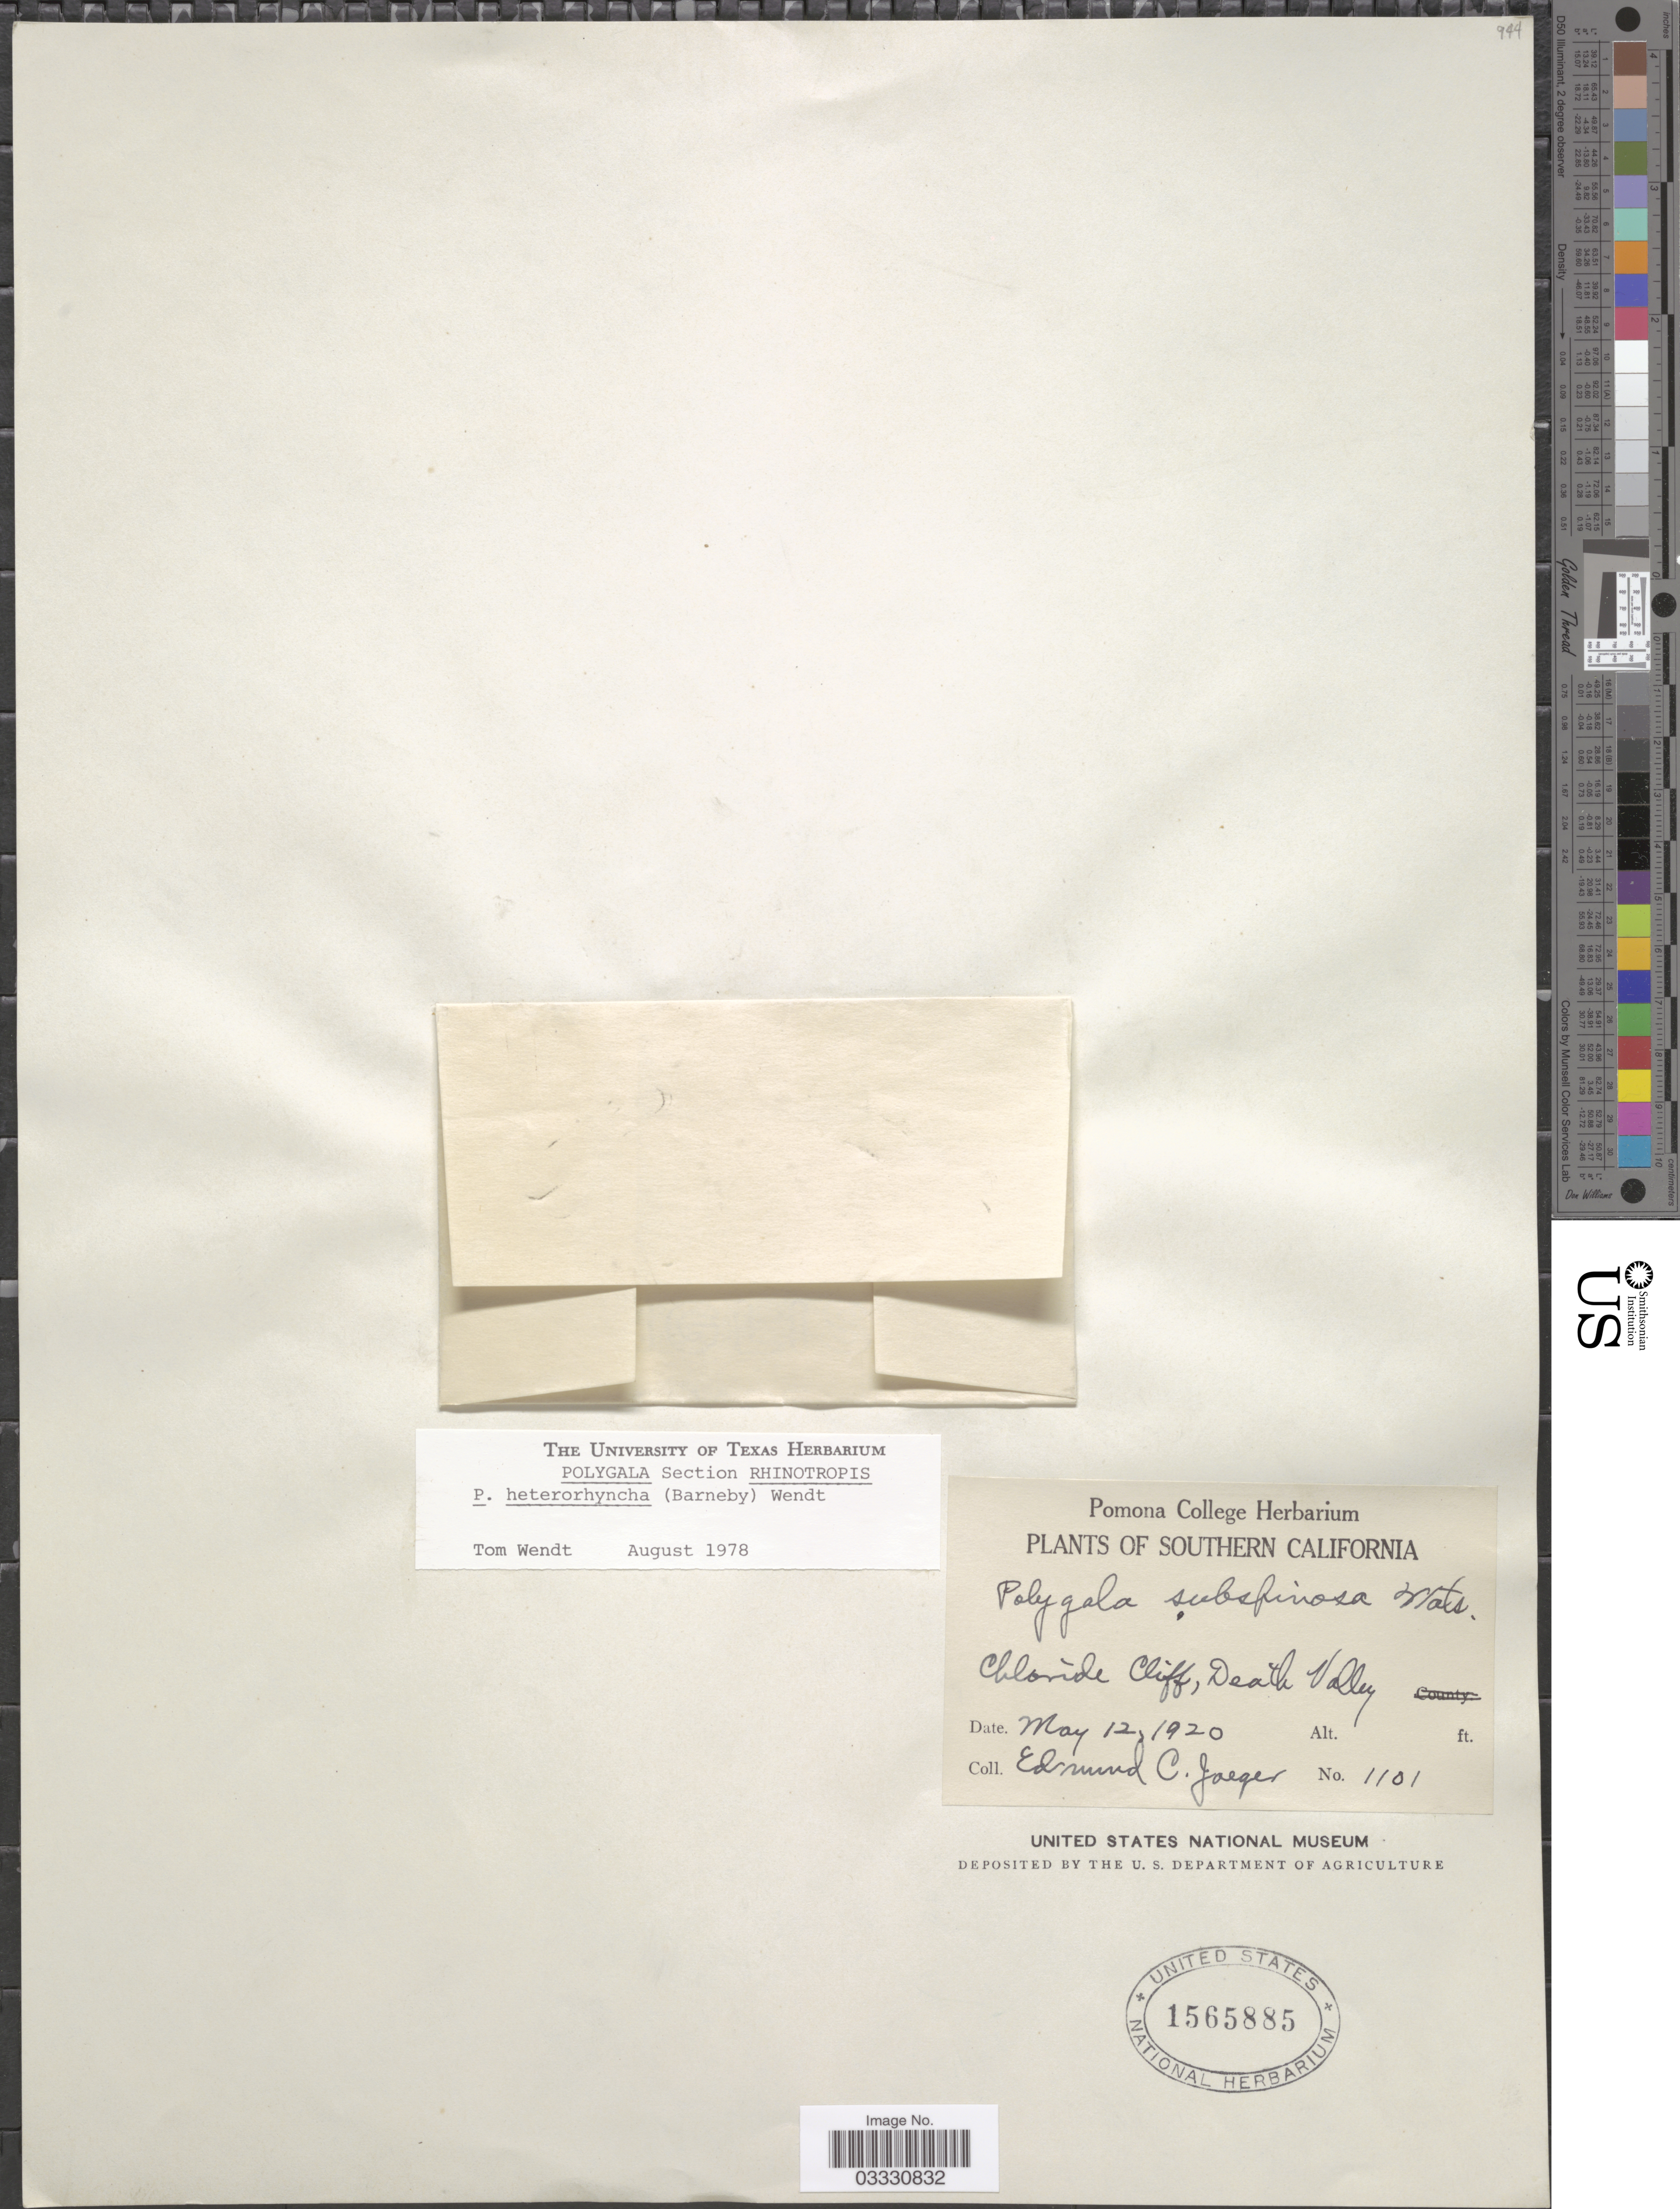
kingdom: Plantae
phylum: Tracheophyta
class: Magnoliopsida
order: Fabales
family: Polygalaceae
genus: Rhinotropis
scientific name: Rhinotropis heterorhyncha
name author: (Barneby) J.R. Abbott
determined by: Strong, Mark T., (BOT), Smithsonian Institution - National Museum of Natural History (UNITED STATES)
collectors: E. Jaeger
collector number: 1101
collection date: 1920-05-12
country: United States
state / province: California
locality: Southern California. Chloride Cliff, Death Valley.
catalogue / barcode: US 1565885